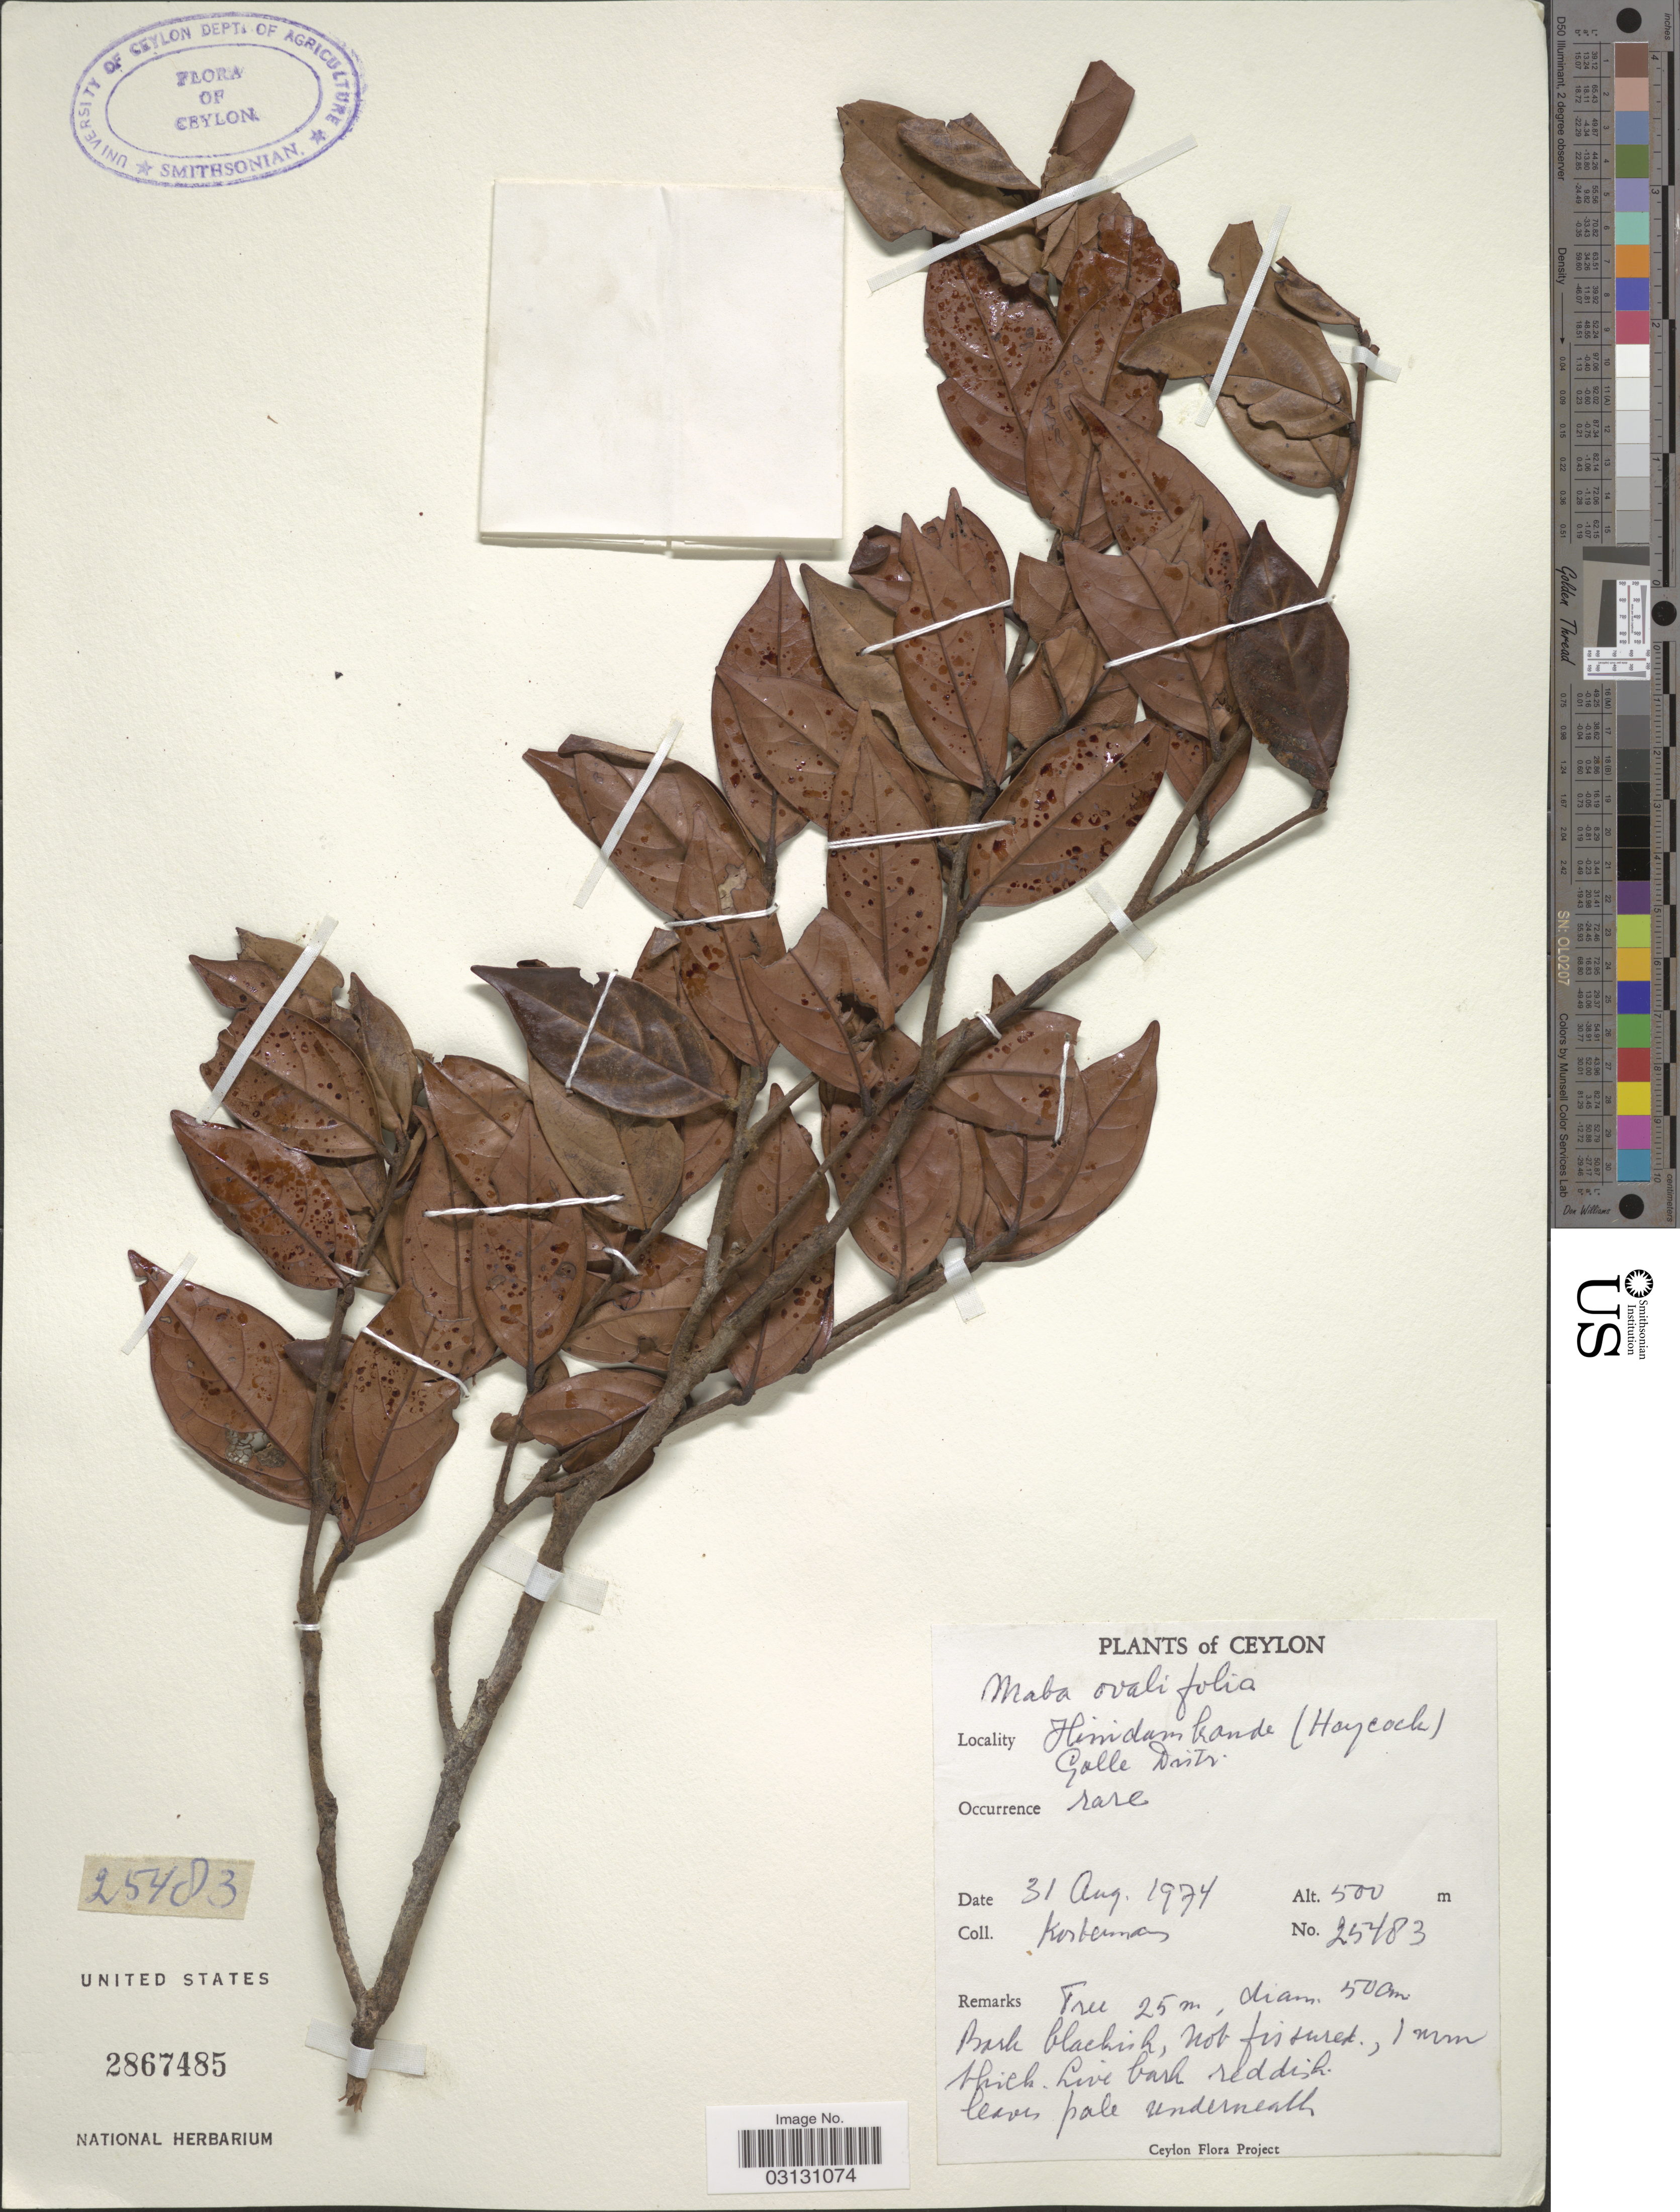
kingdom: Plantae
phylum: Tracheophyta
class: Magnoliopsida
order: Ericales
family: Ebenaceae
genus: Diospyros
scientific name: Diospyros chaetocarpa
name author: Kosterm.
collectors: Kostermans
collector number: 25483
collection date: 1974-08-31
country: Sri Lanka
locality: Ceylon. Hinidumkande (Haycock), Galle Distr.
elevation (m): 500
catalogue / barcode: US 2867485